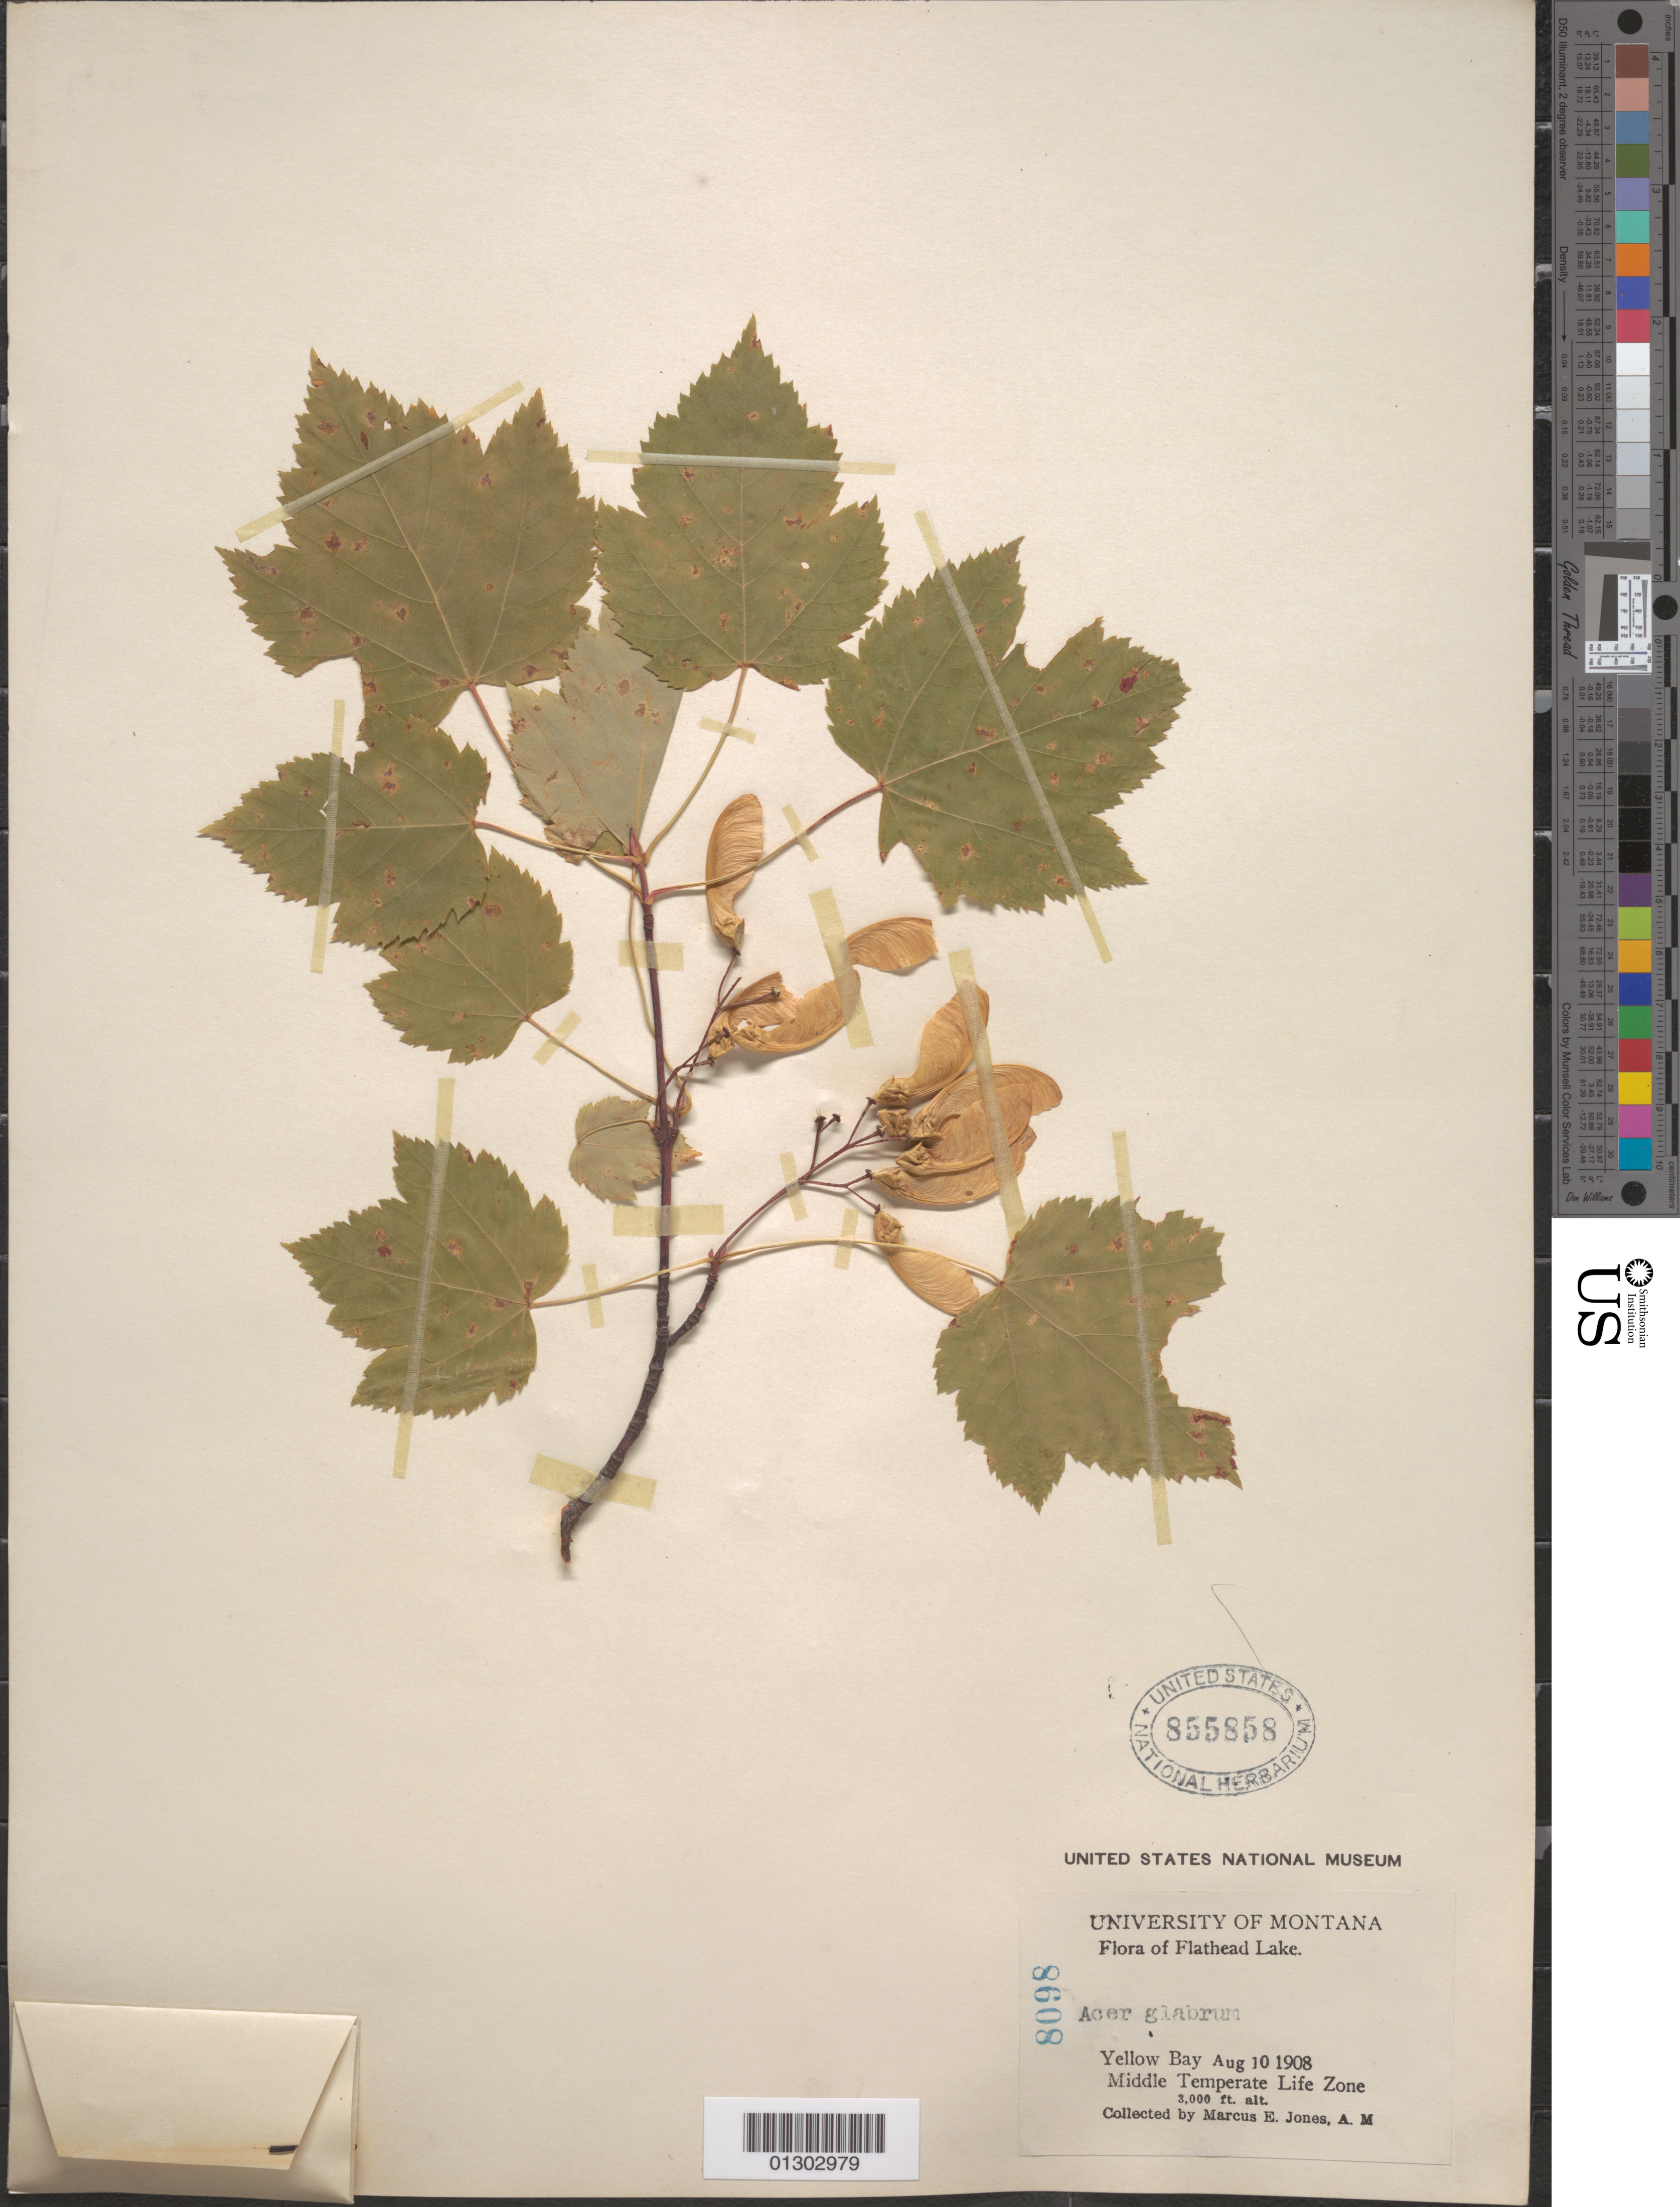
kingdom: Plantae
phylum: Tracheophyta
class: Magnoliopsida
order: Sapindales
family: Sapindaceae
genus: Acer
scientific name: Acer glabrum var. douglasii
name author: (Hook.) Dippel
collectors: M. E. Jones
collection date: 1908-08-10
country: United States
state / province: Montana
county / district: Lake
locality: Flathead Lake, Yellow Bay.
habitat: Middle temperate life zone.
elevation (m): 914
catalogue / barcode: US 855858